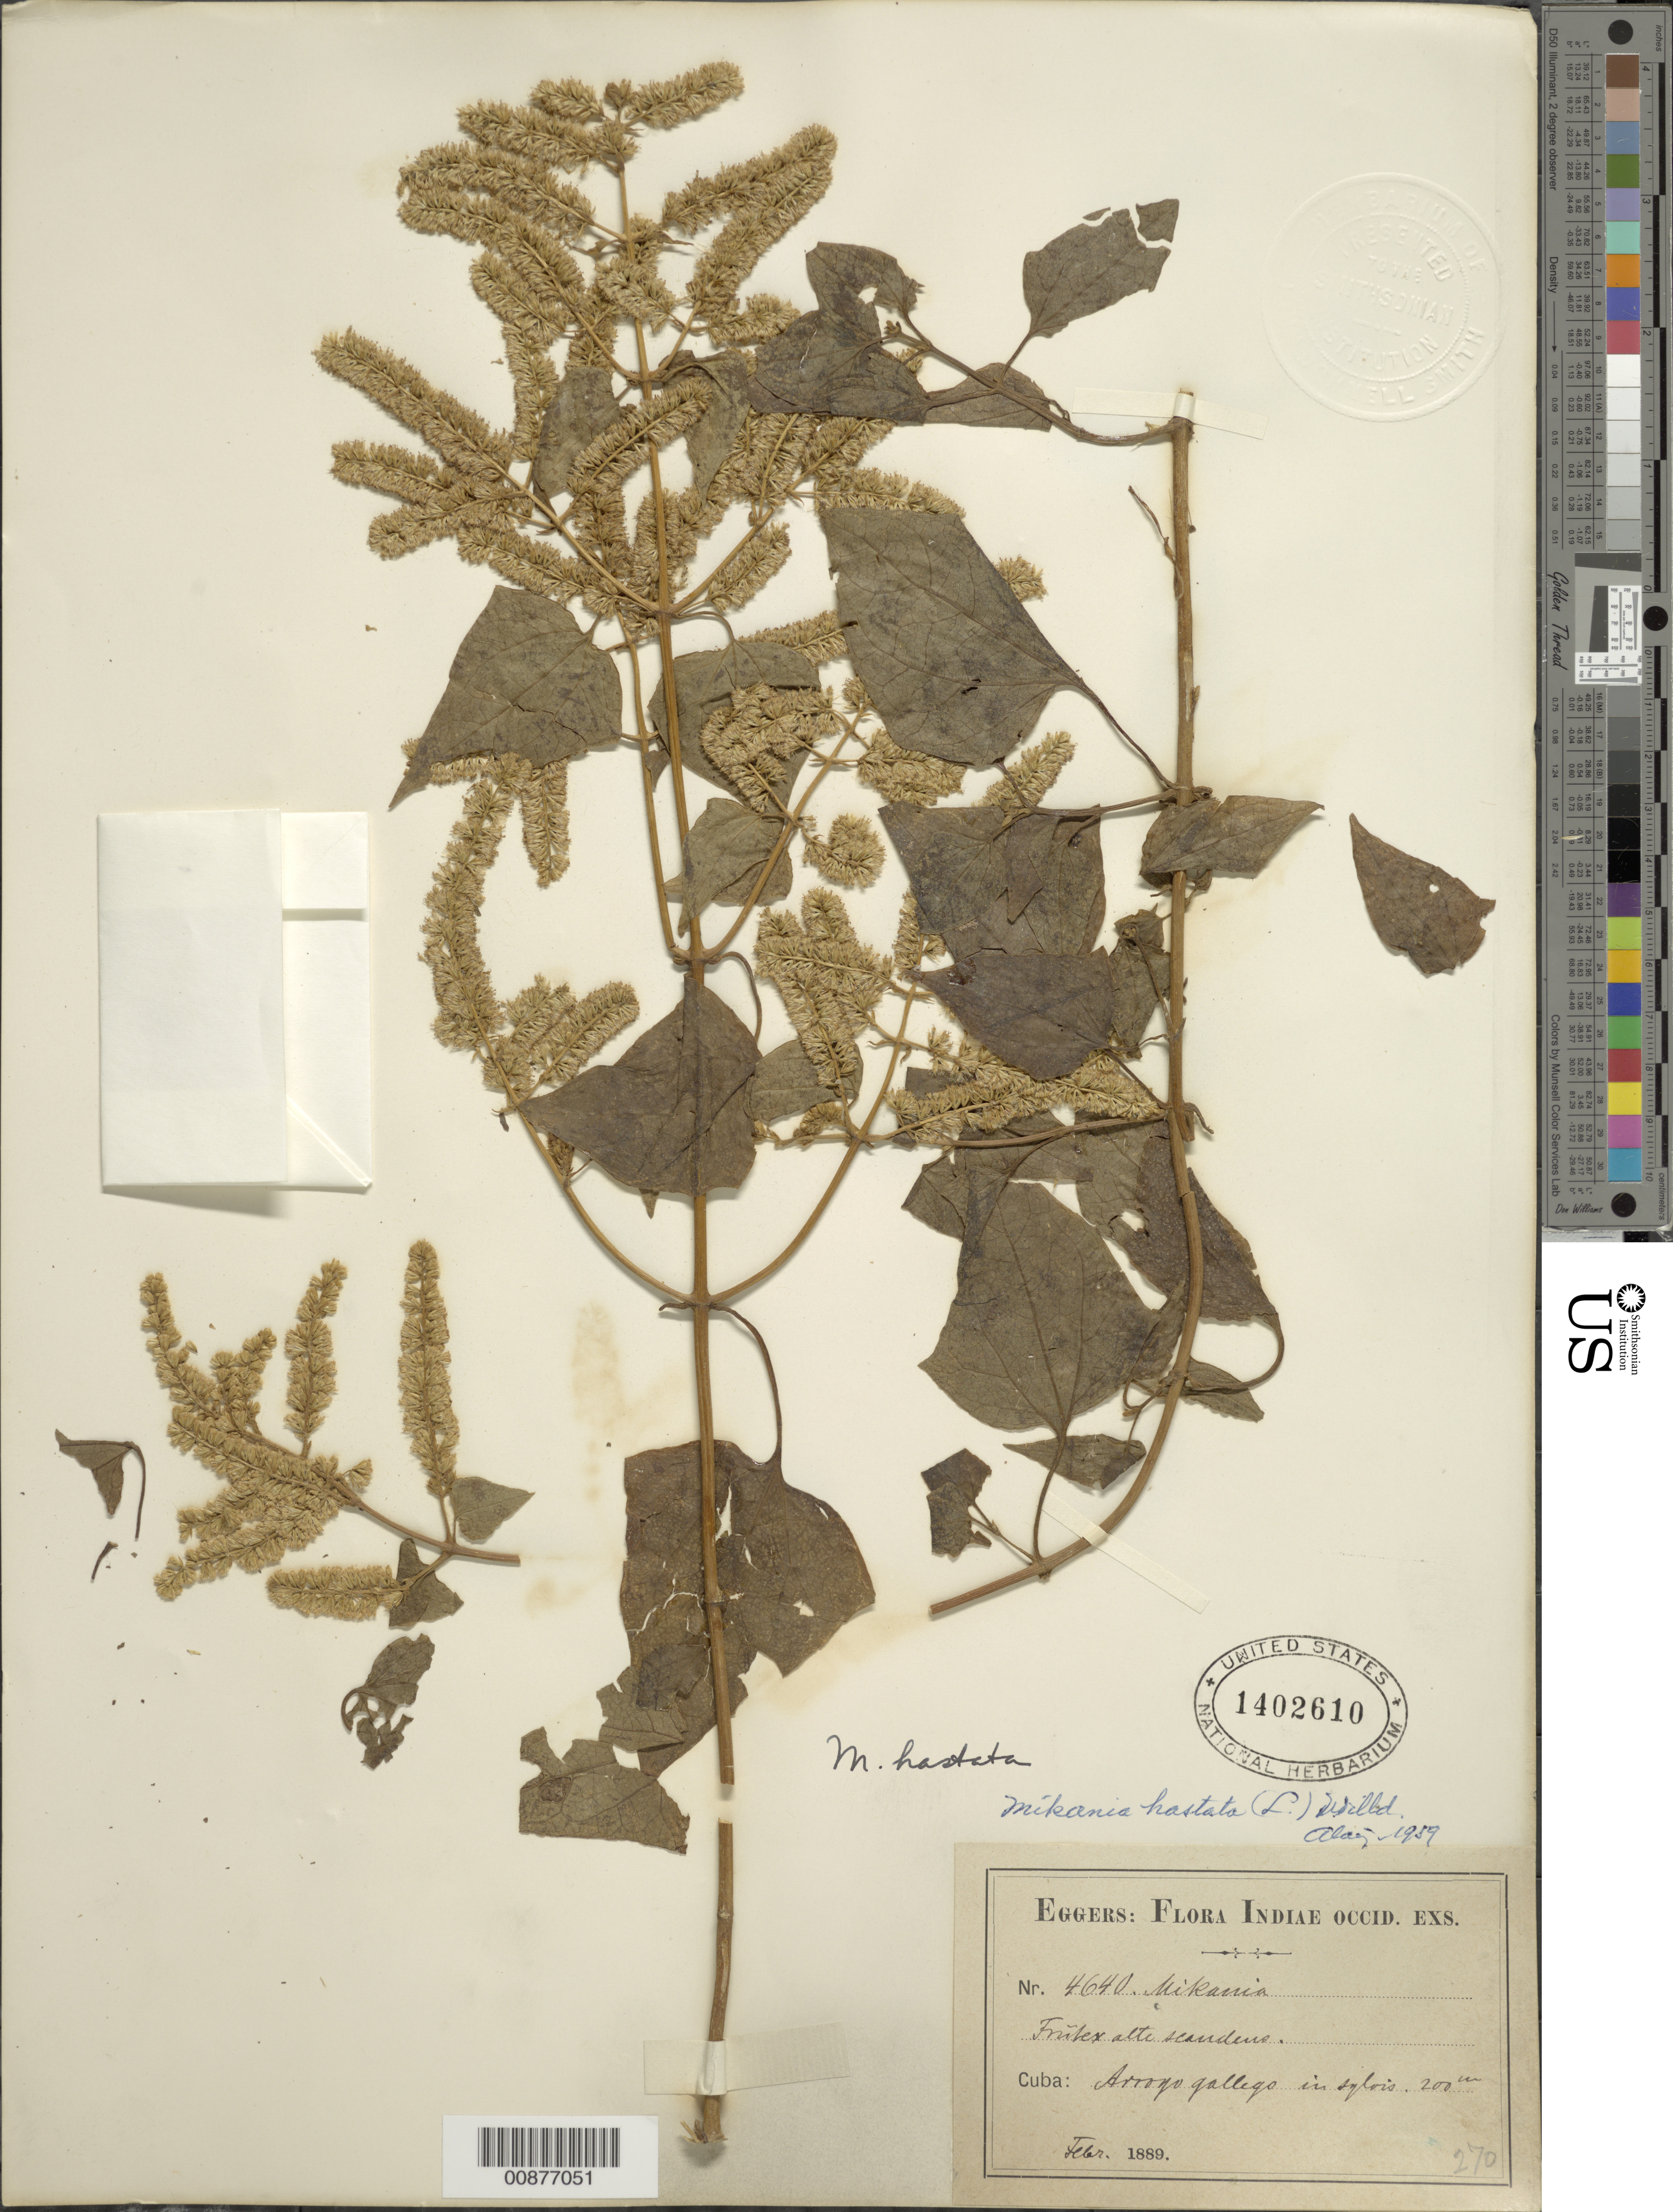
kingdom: Plantae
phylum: Tracheophyta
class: Magnoliopsida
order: Asterales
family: Asteraceae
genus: Mikania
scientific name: Mikania hastata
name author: (L.) Willd.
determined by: Liogier, Alain H.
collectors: H. F. A. von Eggers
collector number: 4640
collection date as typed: Feb 1889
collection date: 1889-02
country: Cuba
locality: Arroyo gallego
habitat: In sylvis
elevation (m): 200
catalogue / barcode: US 1402610